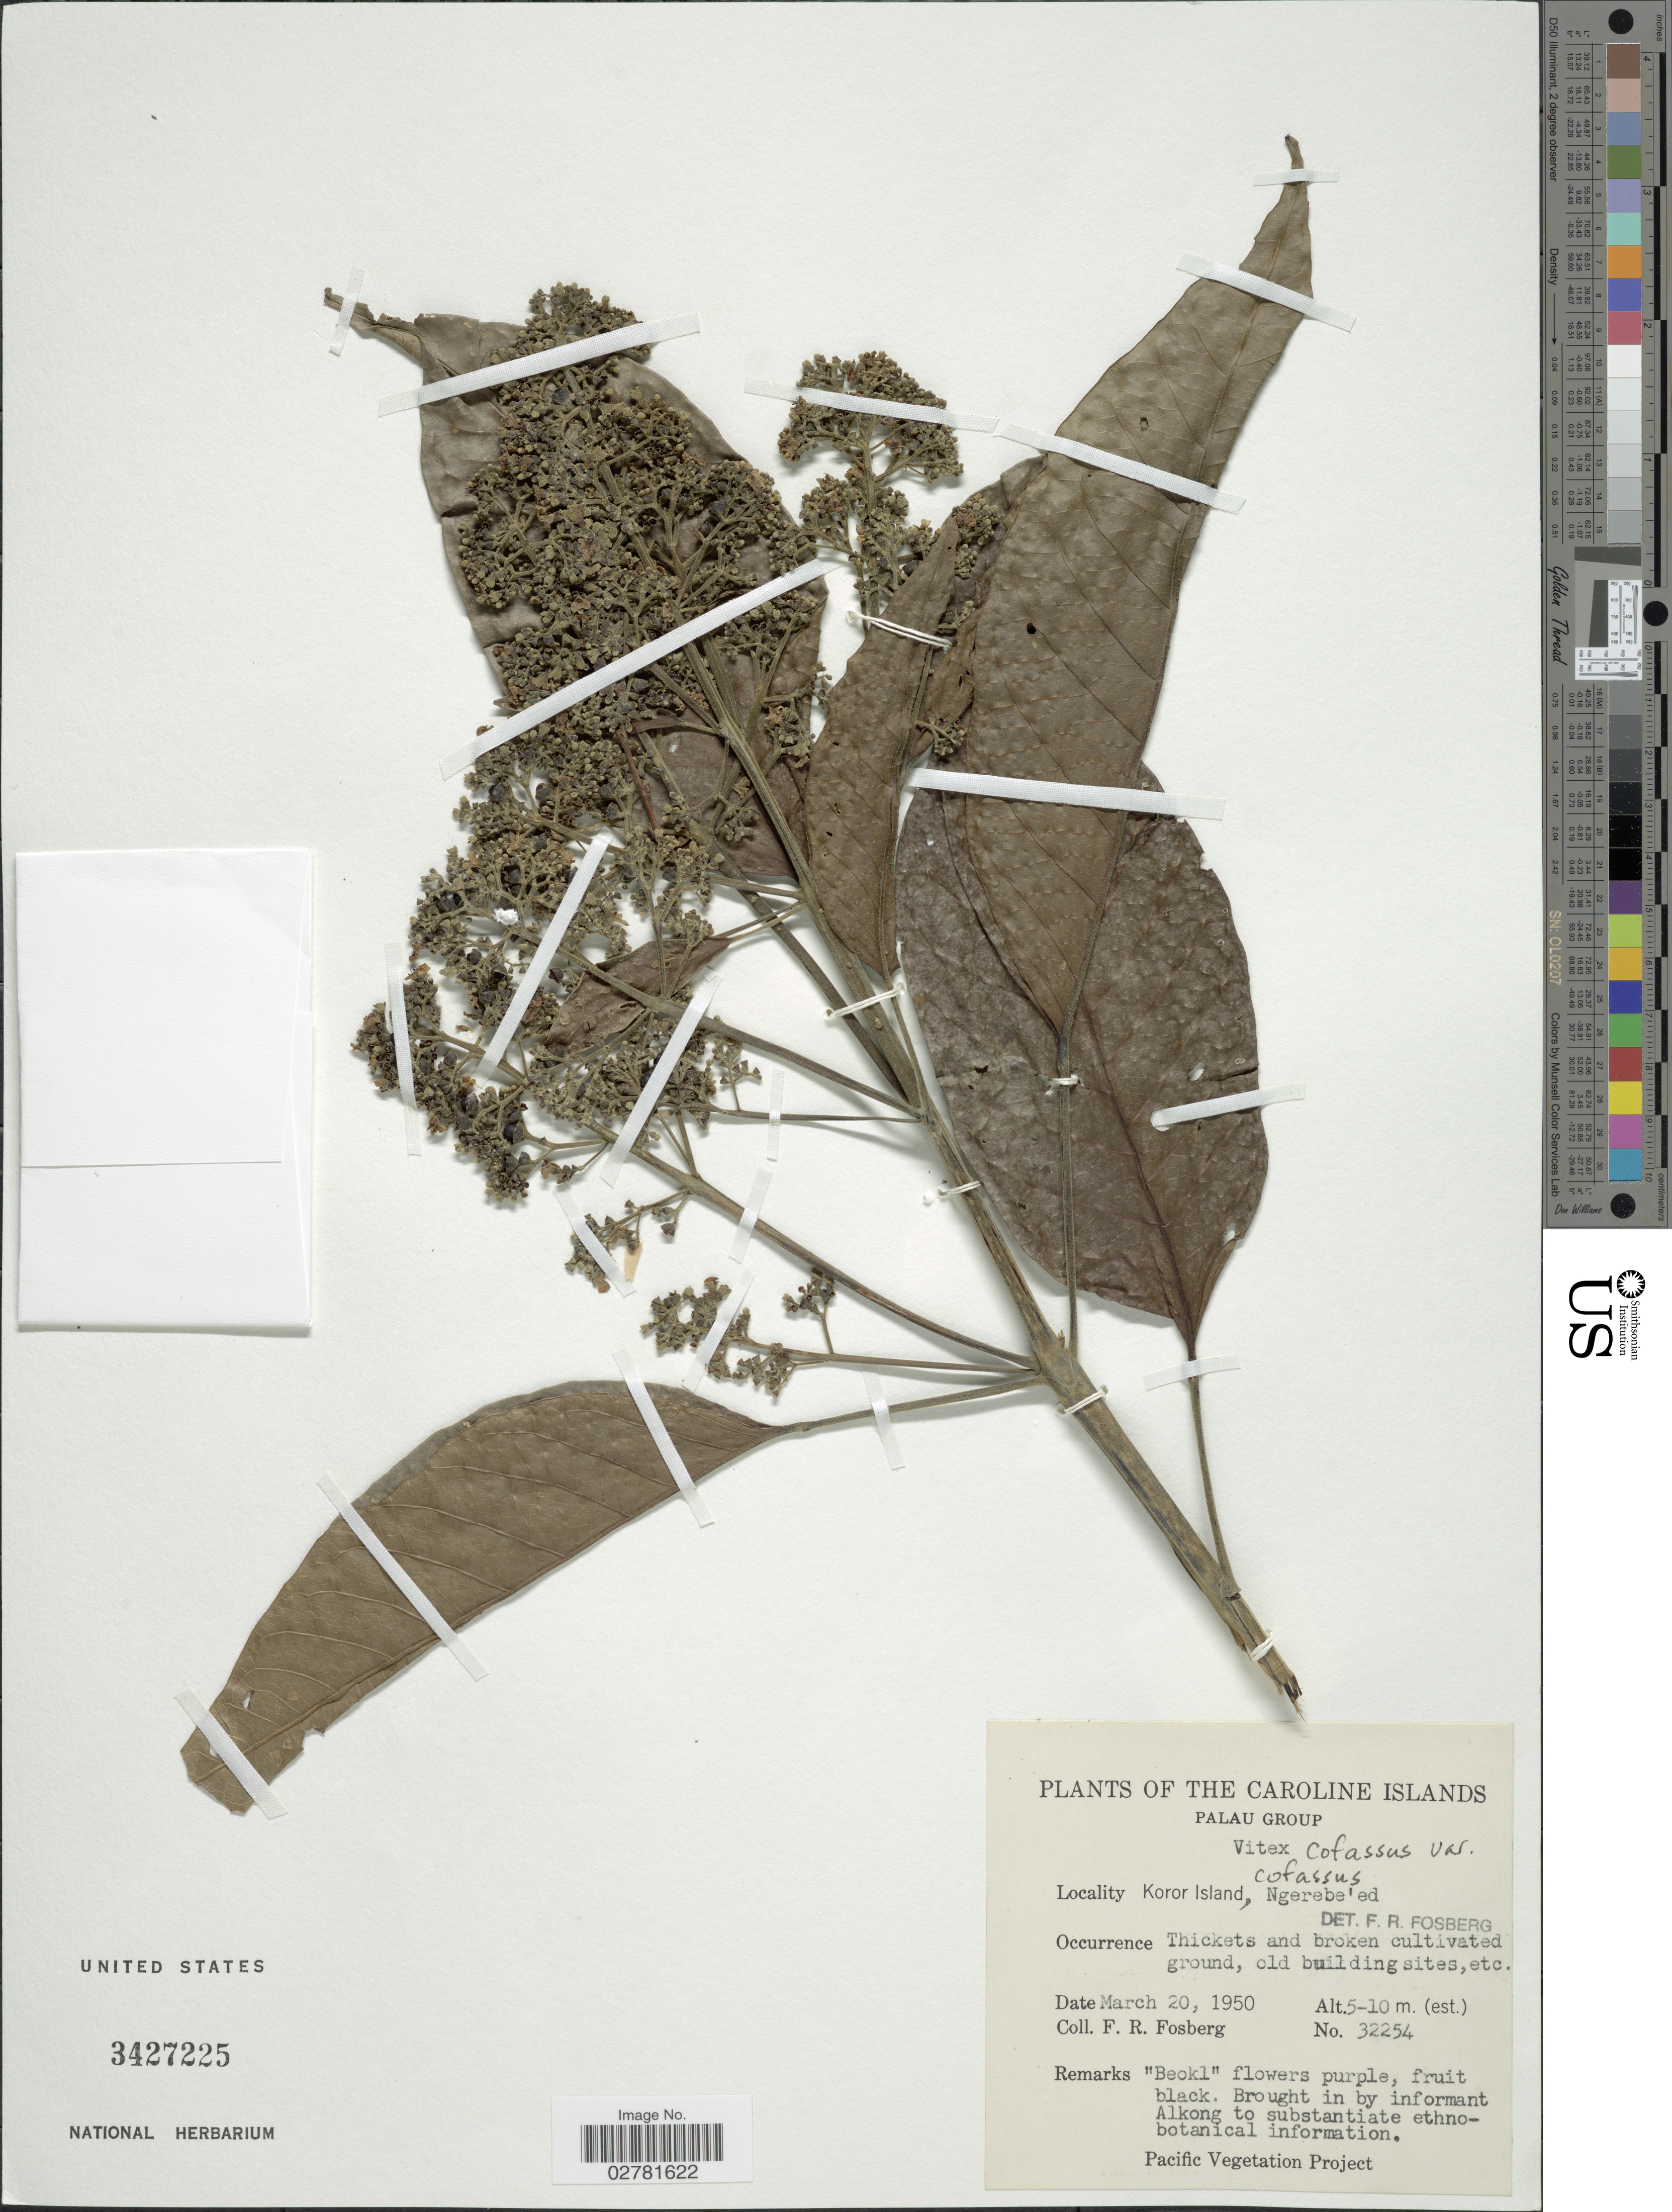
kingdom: Plantae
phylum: Tracheophyta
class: Magnoliopsida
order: Lamiales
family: Lamiaceae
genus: Vitex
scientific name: Vitex cofassus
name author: Reinw. ex Blume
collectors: F. R. Fosberg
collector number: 32254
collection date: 1950-03-20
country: Palau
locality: The Caroline Islands. Palau Group. Koror Island, Ngerebe'ed.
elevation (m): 5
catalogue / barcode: US 3427225